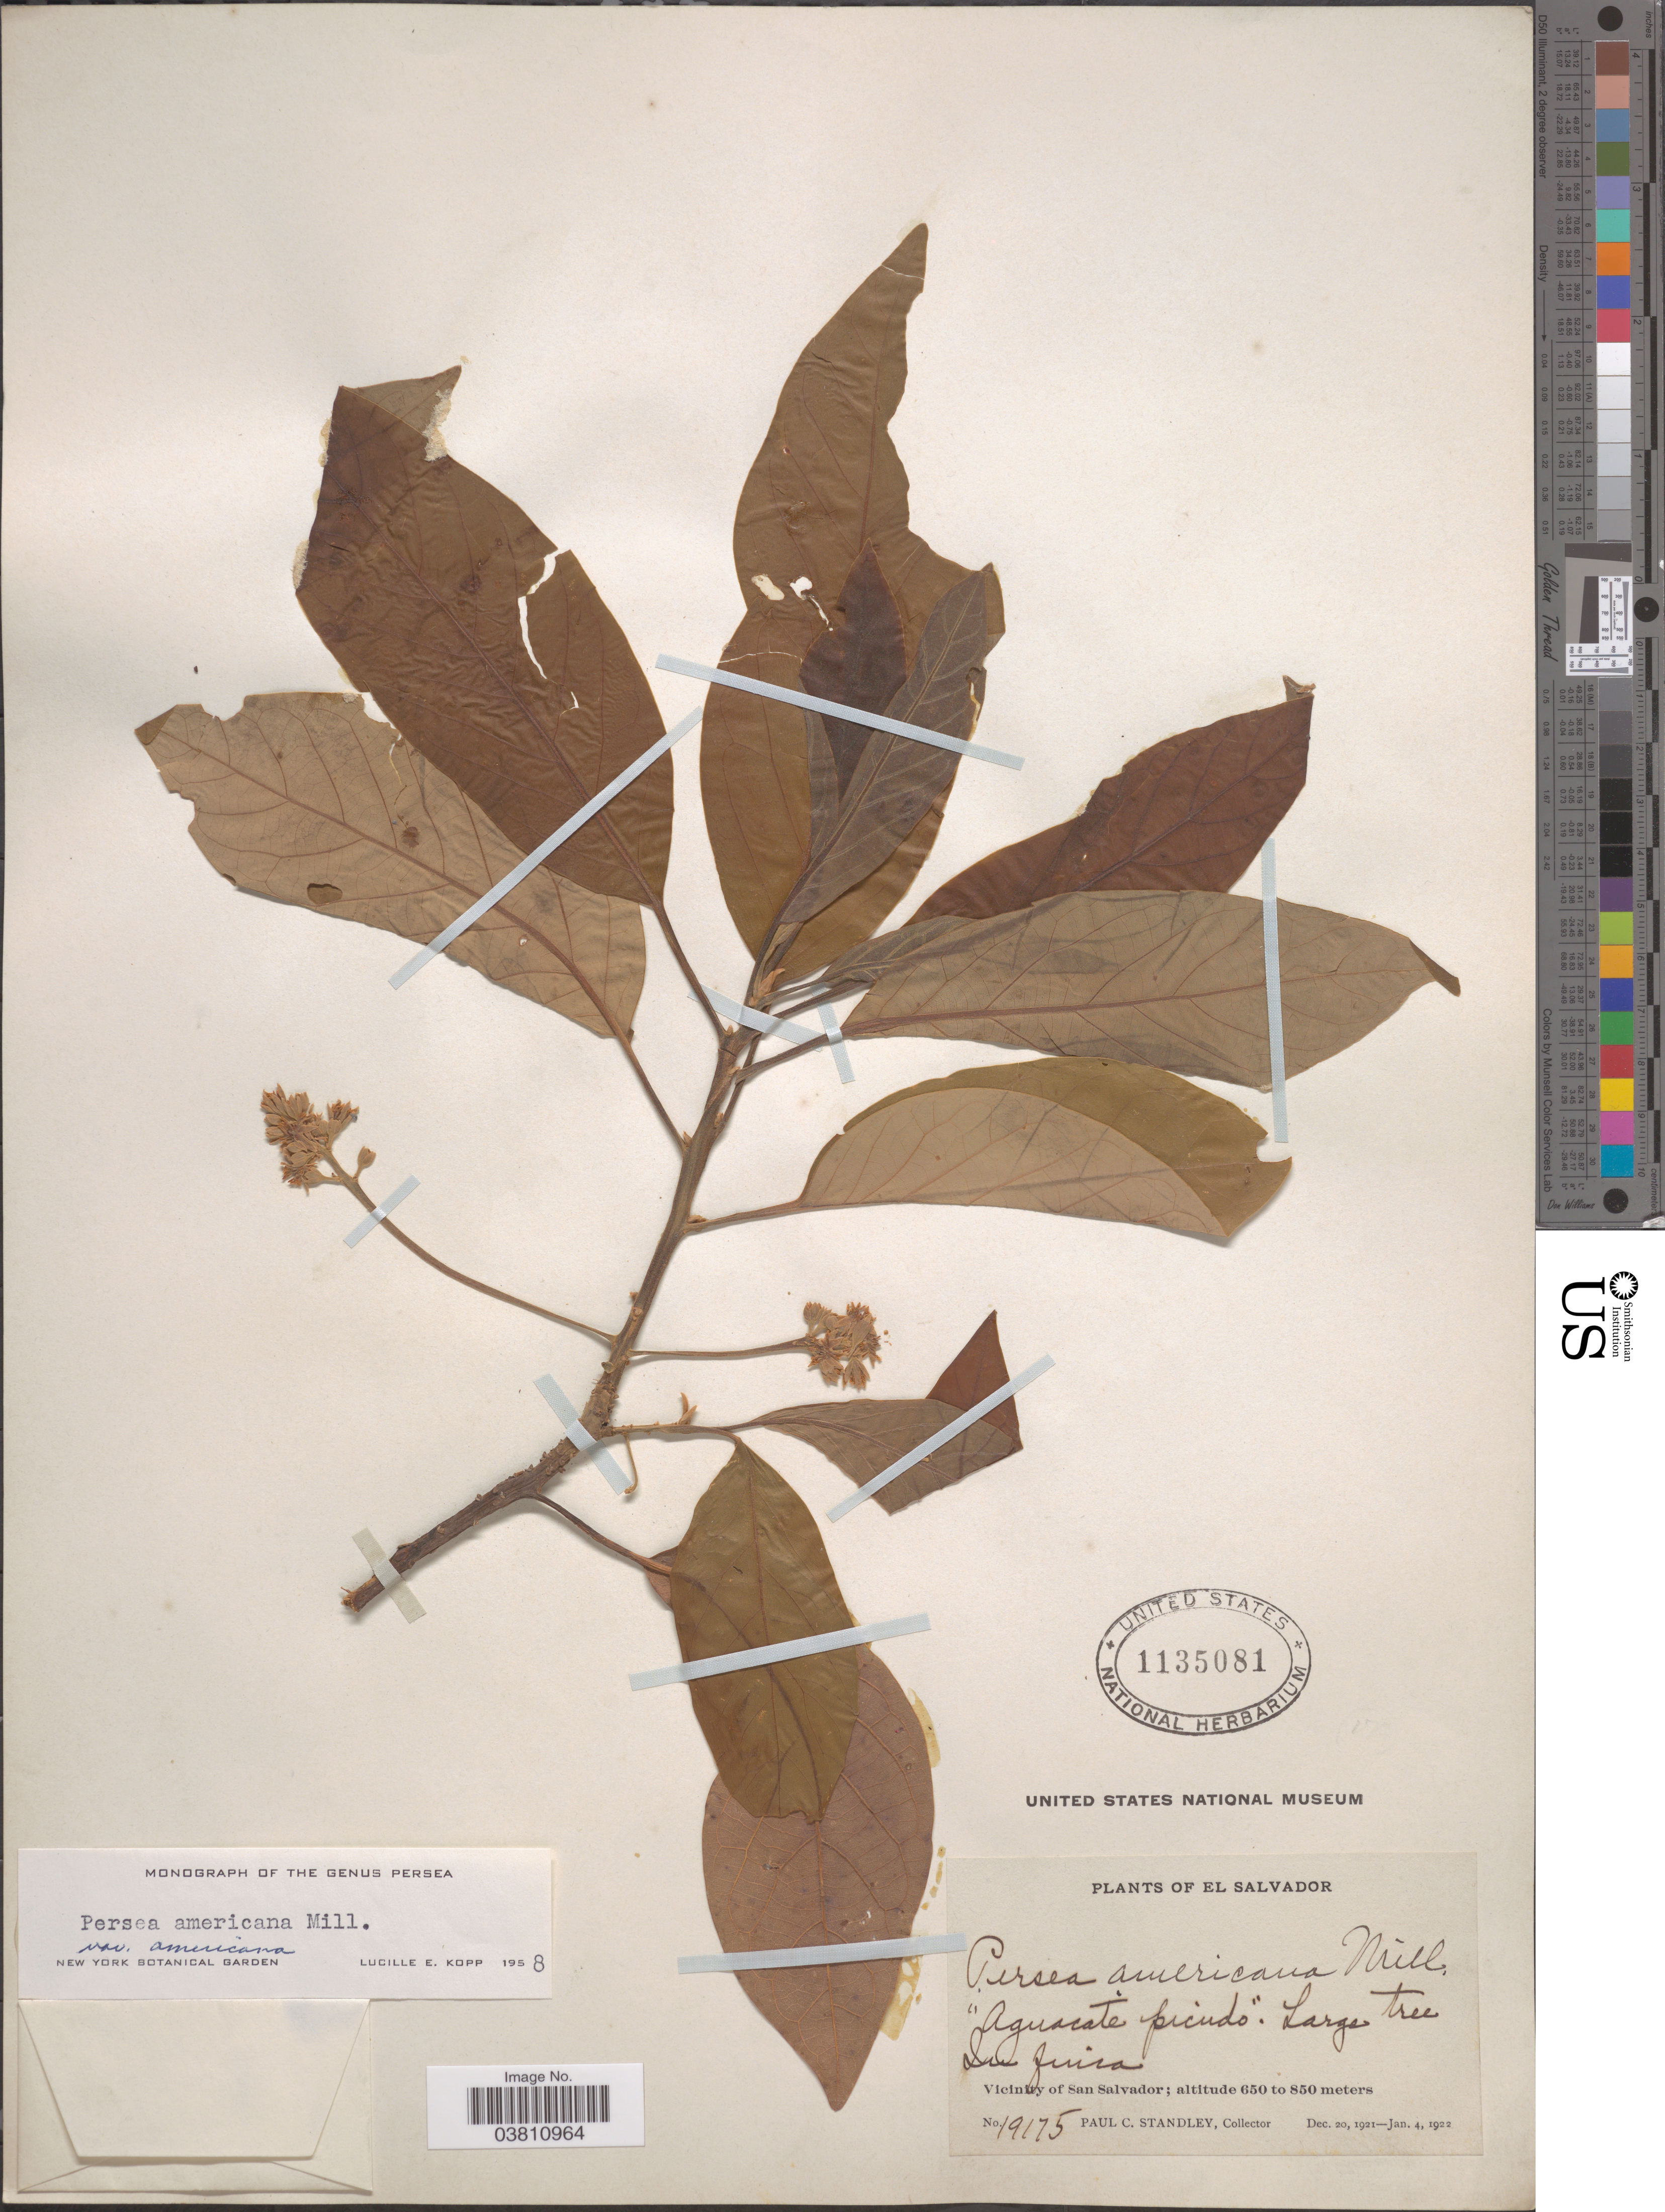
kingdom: Plantae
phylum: Tracheophyta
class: Magnoliopsida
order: Laurales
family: Lauraceae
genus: Persea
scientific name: Persea americana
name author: Mill.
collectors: P. C. Standley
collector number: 18175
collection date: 1921-12-20/1922-01-04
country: El Salvador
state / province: San Salvador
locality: Vicinity of San Salvador.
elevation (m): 650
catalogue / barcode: US 1135081